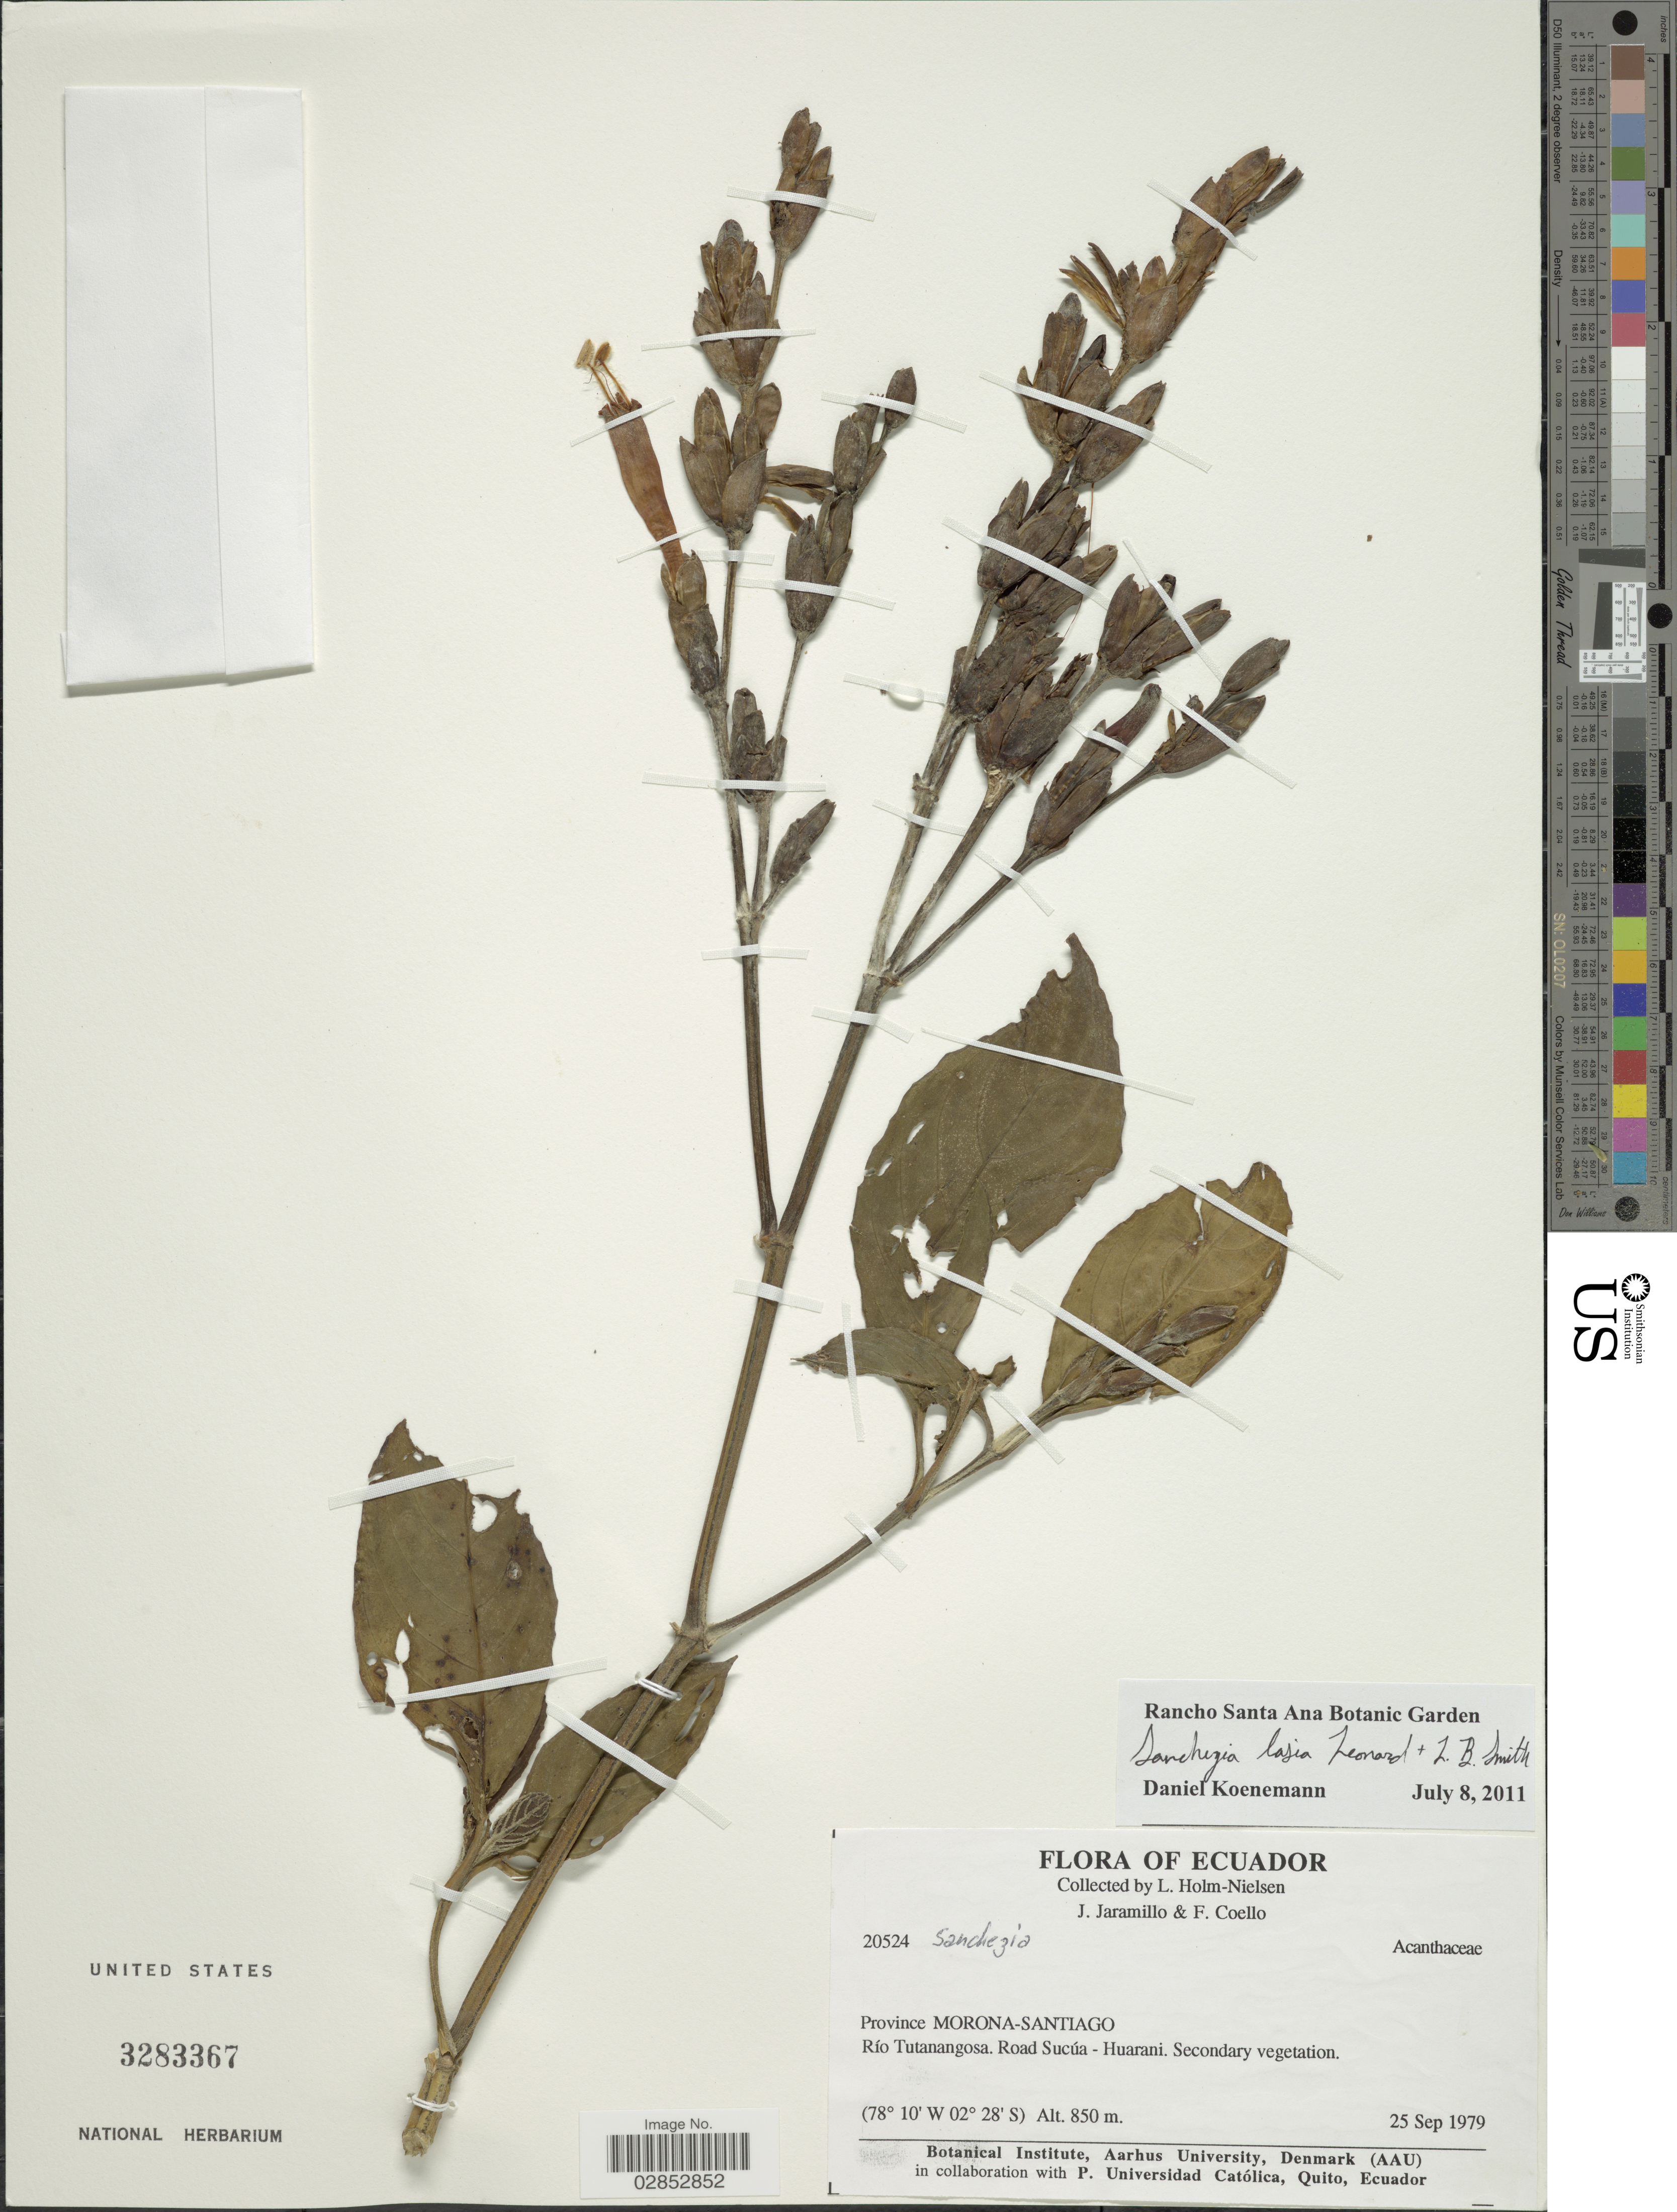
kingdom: Plantae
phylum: Tracheophyta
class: Magnoliopsida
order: Lamiales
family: Acanthaceae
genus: Sanchezia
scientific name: Sanchezia lasia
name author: Leonard & L.B. Sm.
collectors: L. Holm-Nielsen, J. Jaramillo & F. Coello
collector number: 20524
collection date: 1979-09-25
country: Ecuador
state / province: Morona-Santiago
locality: Río Tutanangosa. Road Sucúa-Huarani.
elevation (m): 850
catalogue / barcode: US 3283367